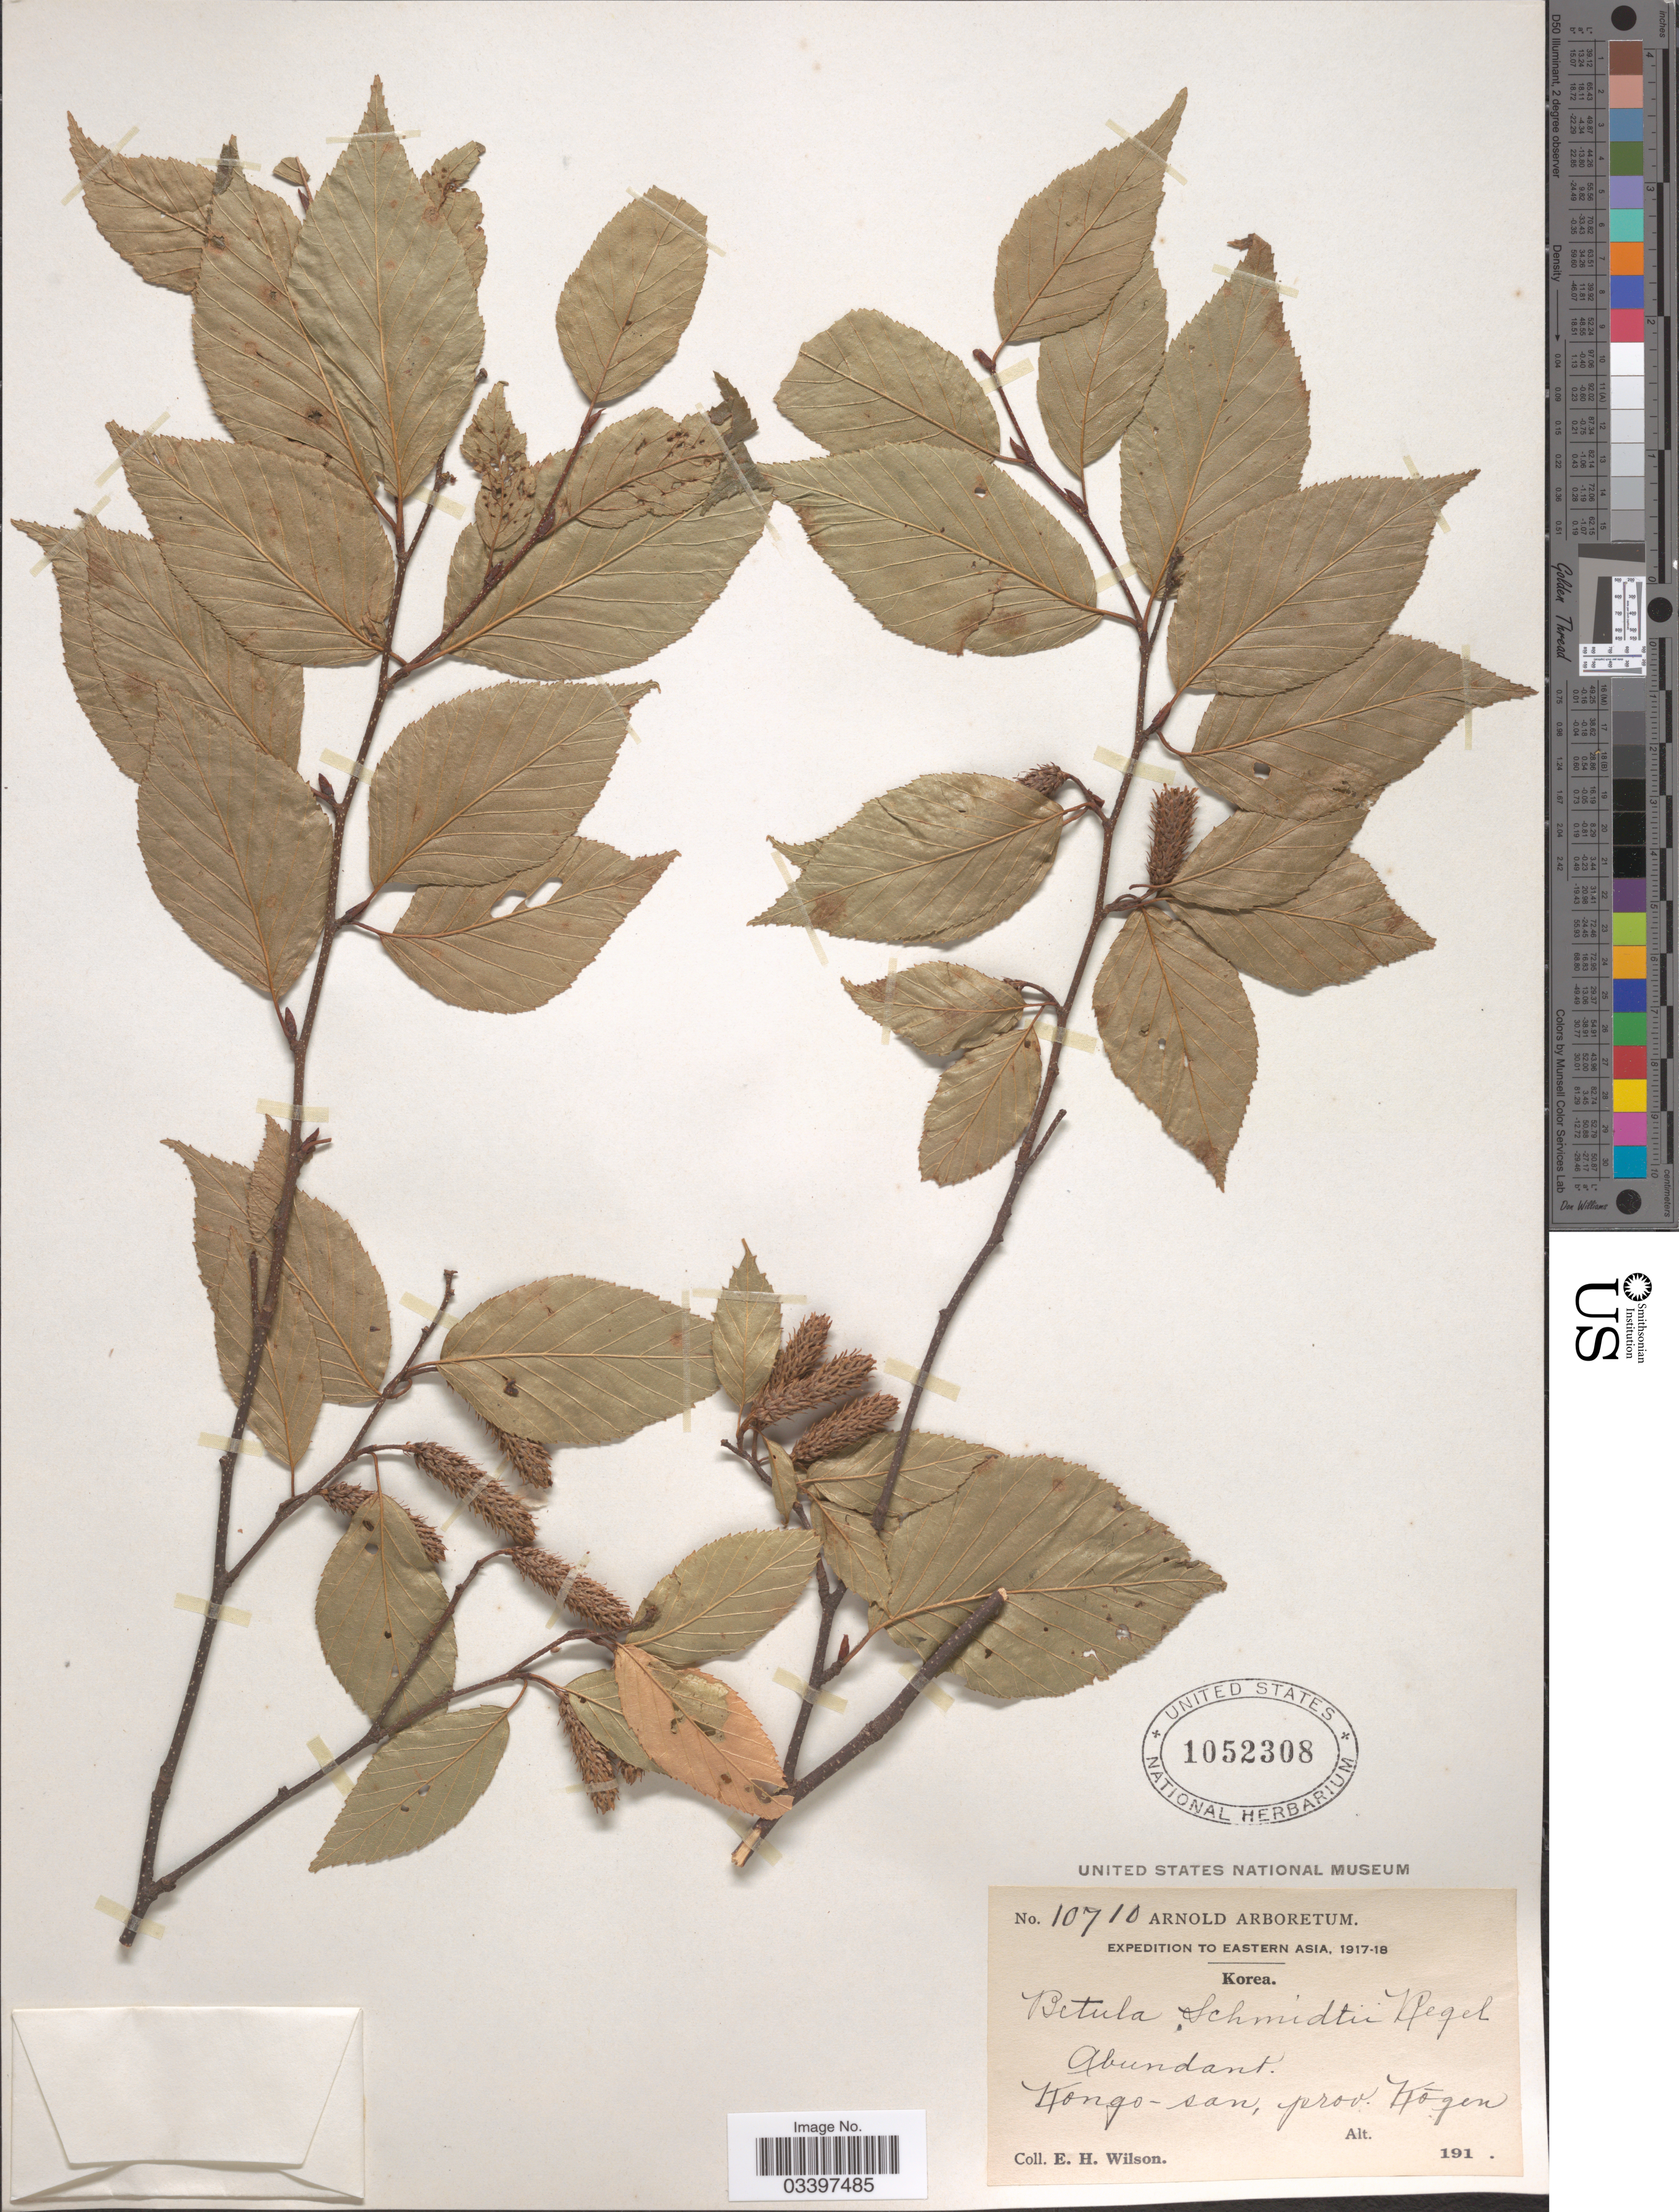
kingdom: Plantae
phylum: Tracheophyta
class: Magnoliopsida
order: Fagales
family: Betulaceae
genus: Betula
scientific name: Betula schmidtii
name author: Regel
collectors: E. Wilson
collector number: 10710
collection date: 1917/1918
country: North Korea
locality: Kongo-san, prov. Kōgen.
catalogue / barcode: US 1052308